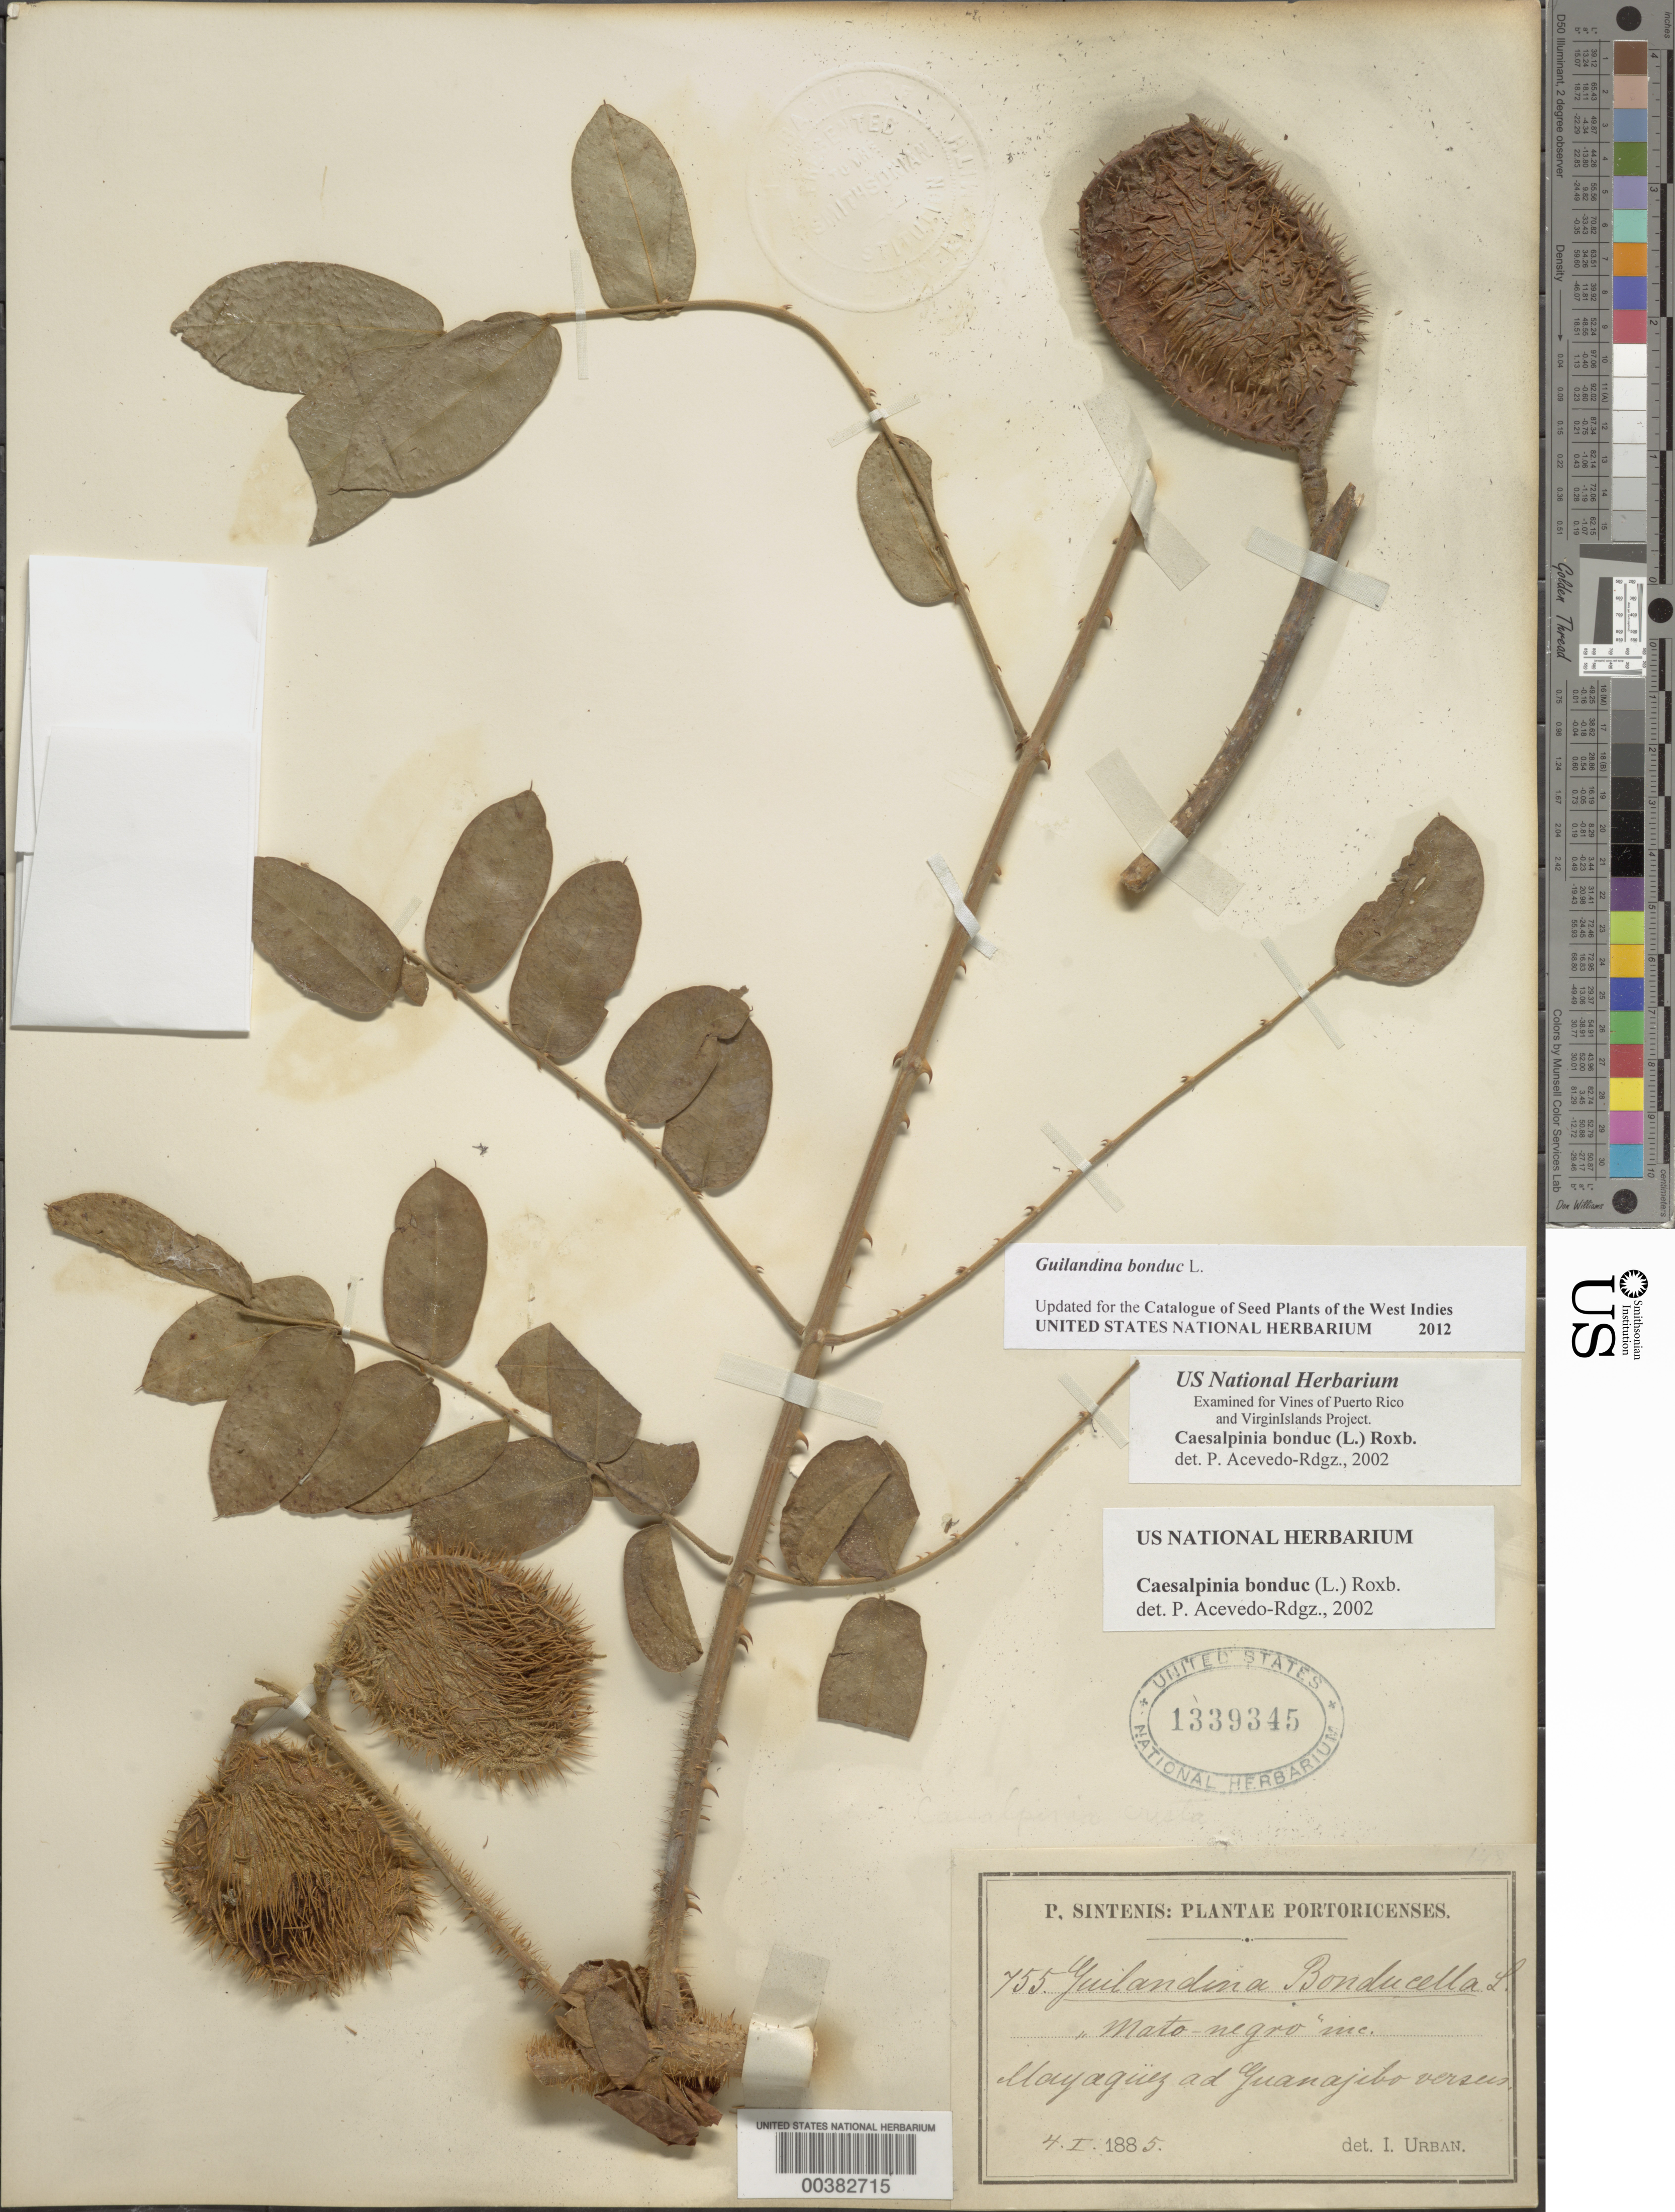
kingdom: Plantae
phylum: Tracheophyta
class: Magnoliopsida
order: Fabales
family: Fabaceae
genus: Guilandina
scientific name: Guilandina bonduc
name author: L.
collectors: P. Sintenis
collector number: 755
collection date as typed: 04 Jan 1885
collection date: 1885-01-04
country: Puerto Rico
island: Greater Antilles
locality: Mayaguez ad Guanajibo versus.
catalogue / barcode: US 1339345